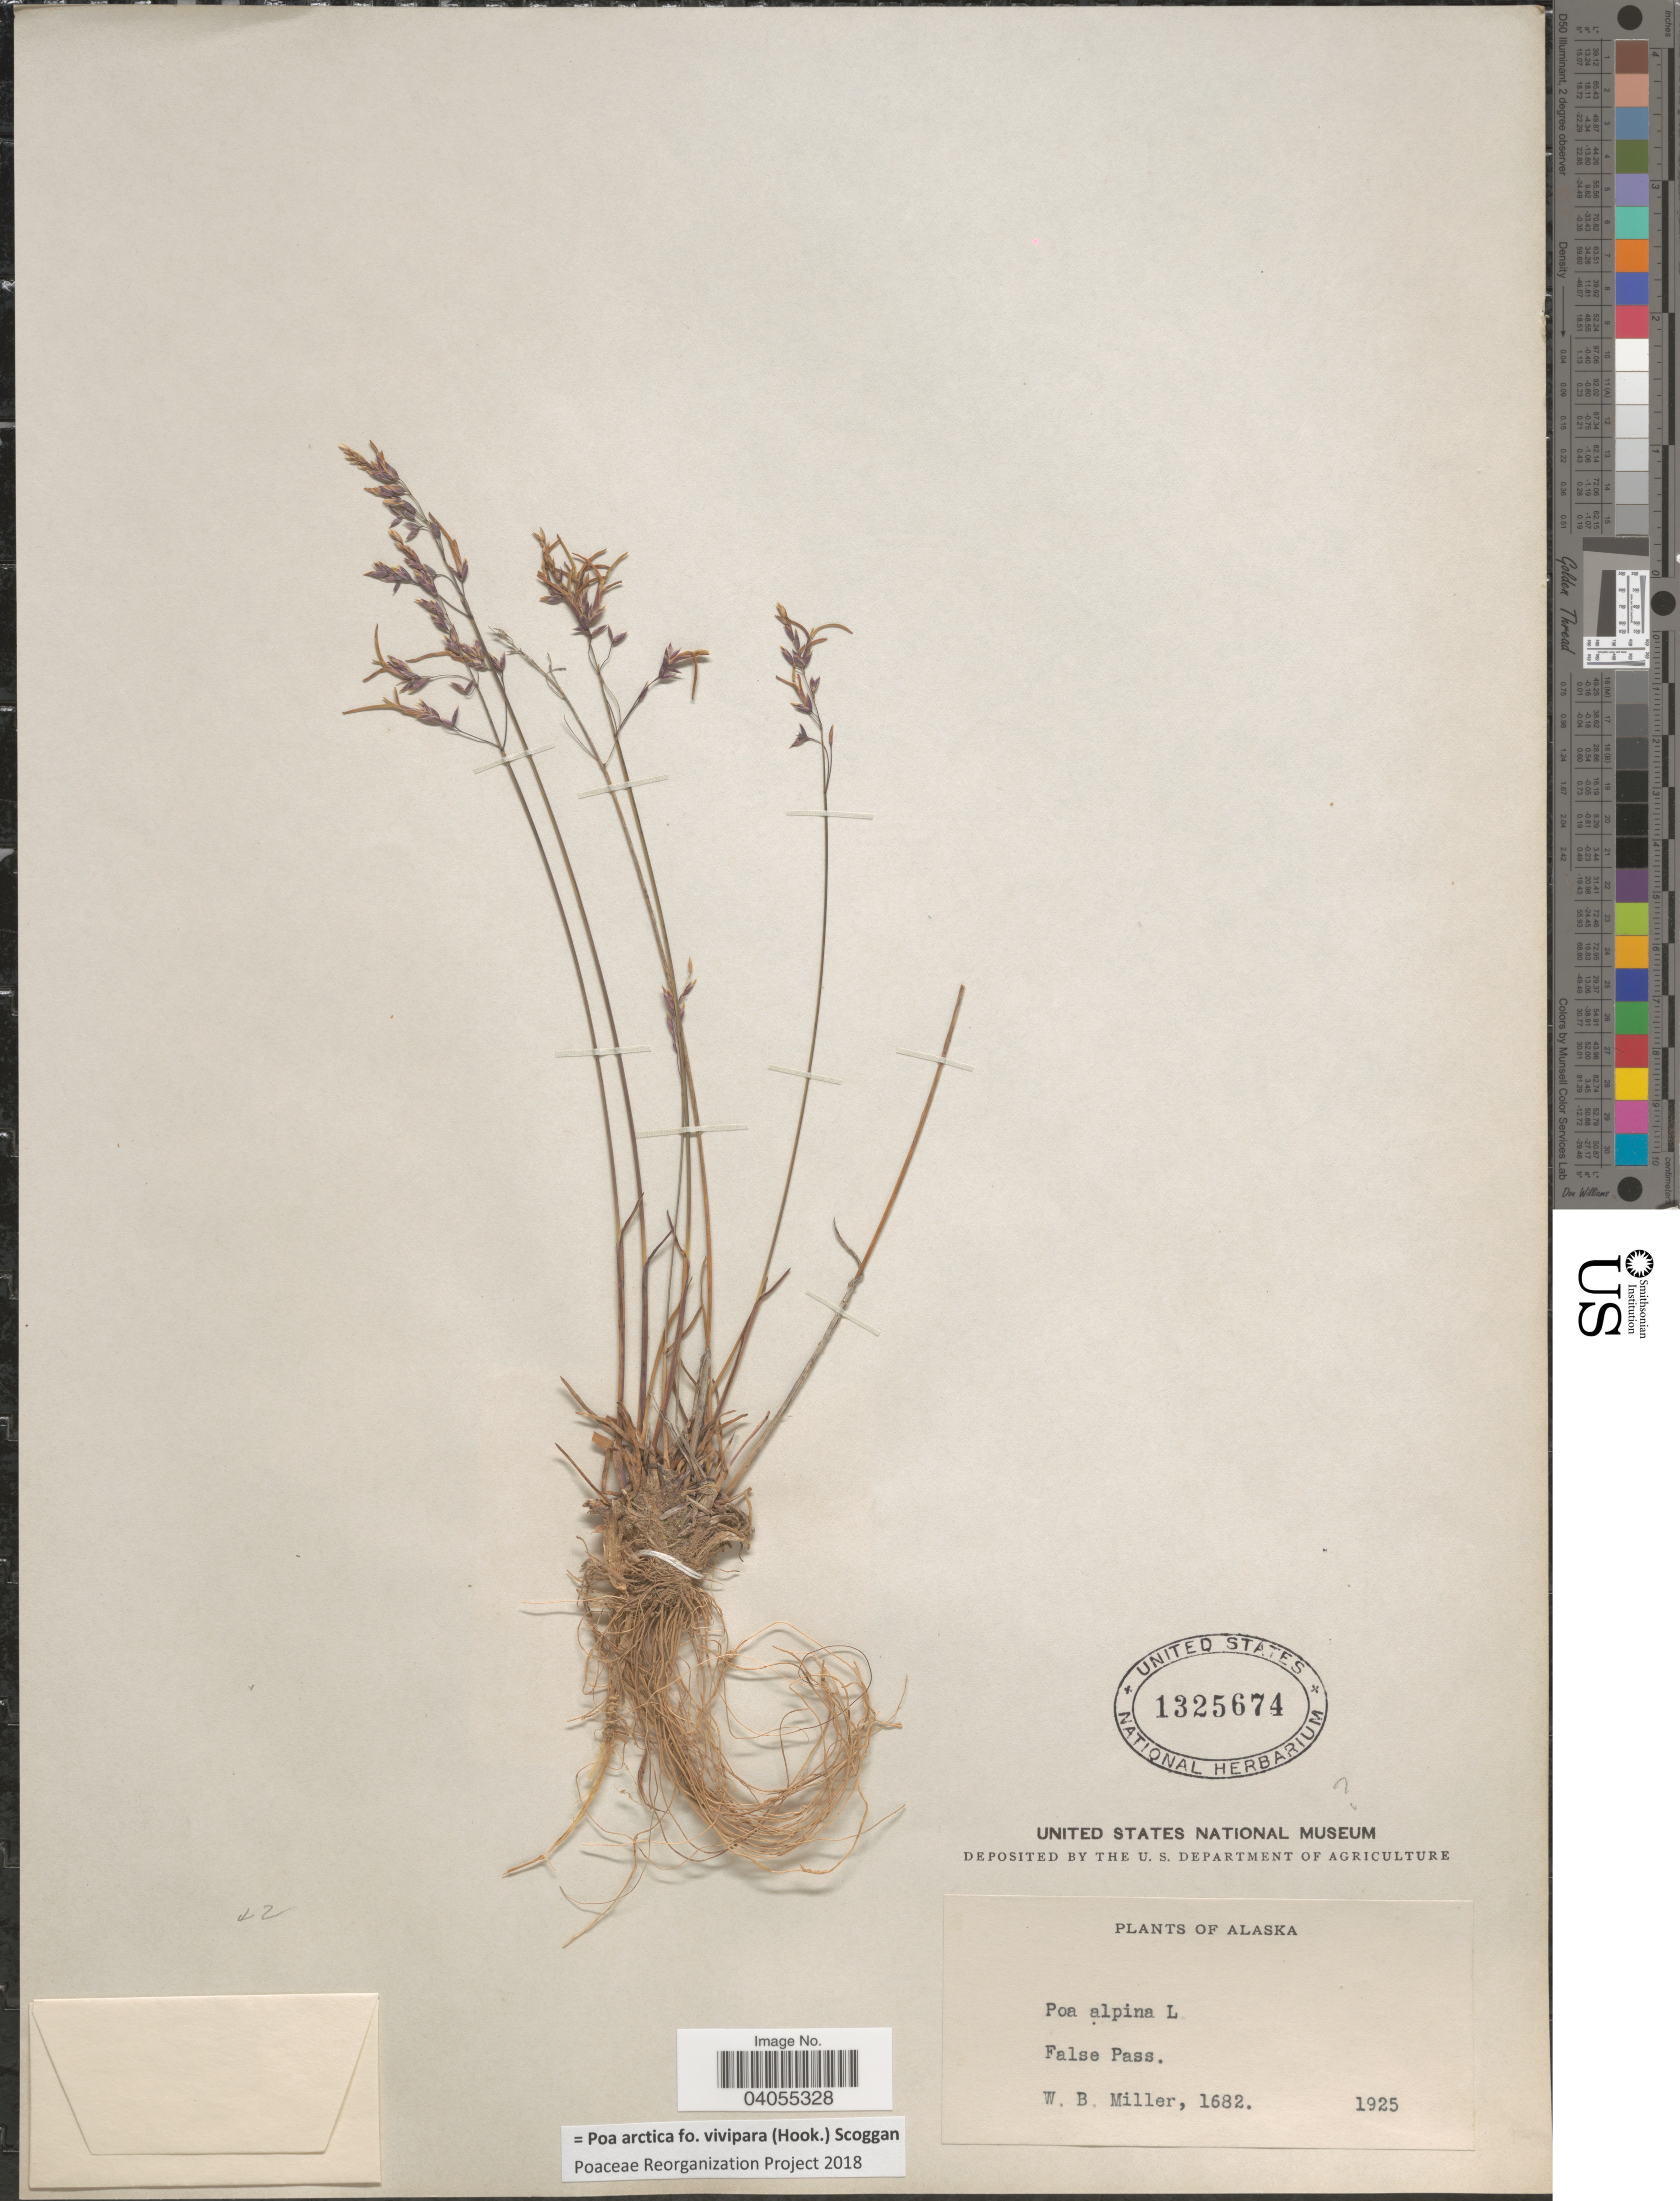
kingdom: Plantae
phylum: Tracheophyta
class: Liliopsida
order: Poales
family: Poaceae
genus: Poa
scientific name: Poa arctica f. vivipara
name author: (Hook.) Scoggan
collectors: W. Miller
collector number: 1682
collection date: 1925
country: United States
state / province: Alaska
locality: False Pass.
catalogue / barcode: US 1325674